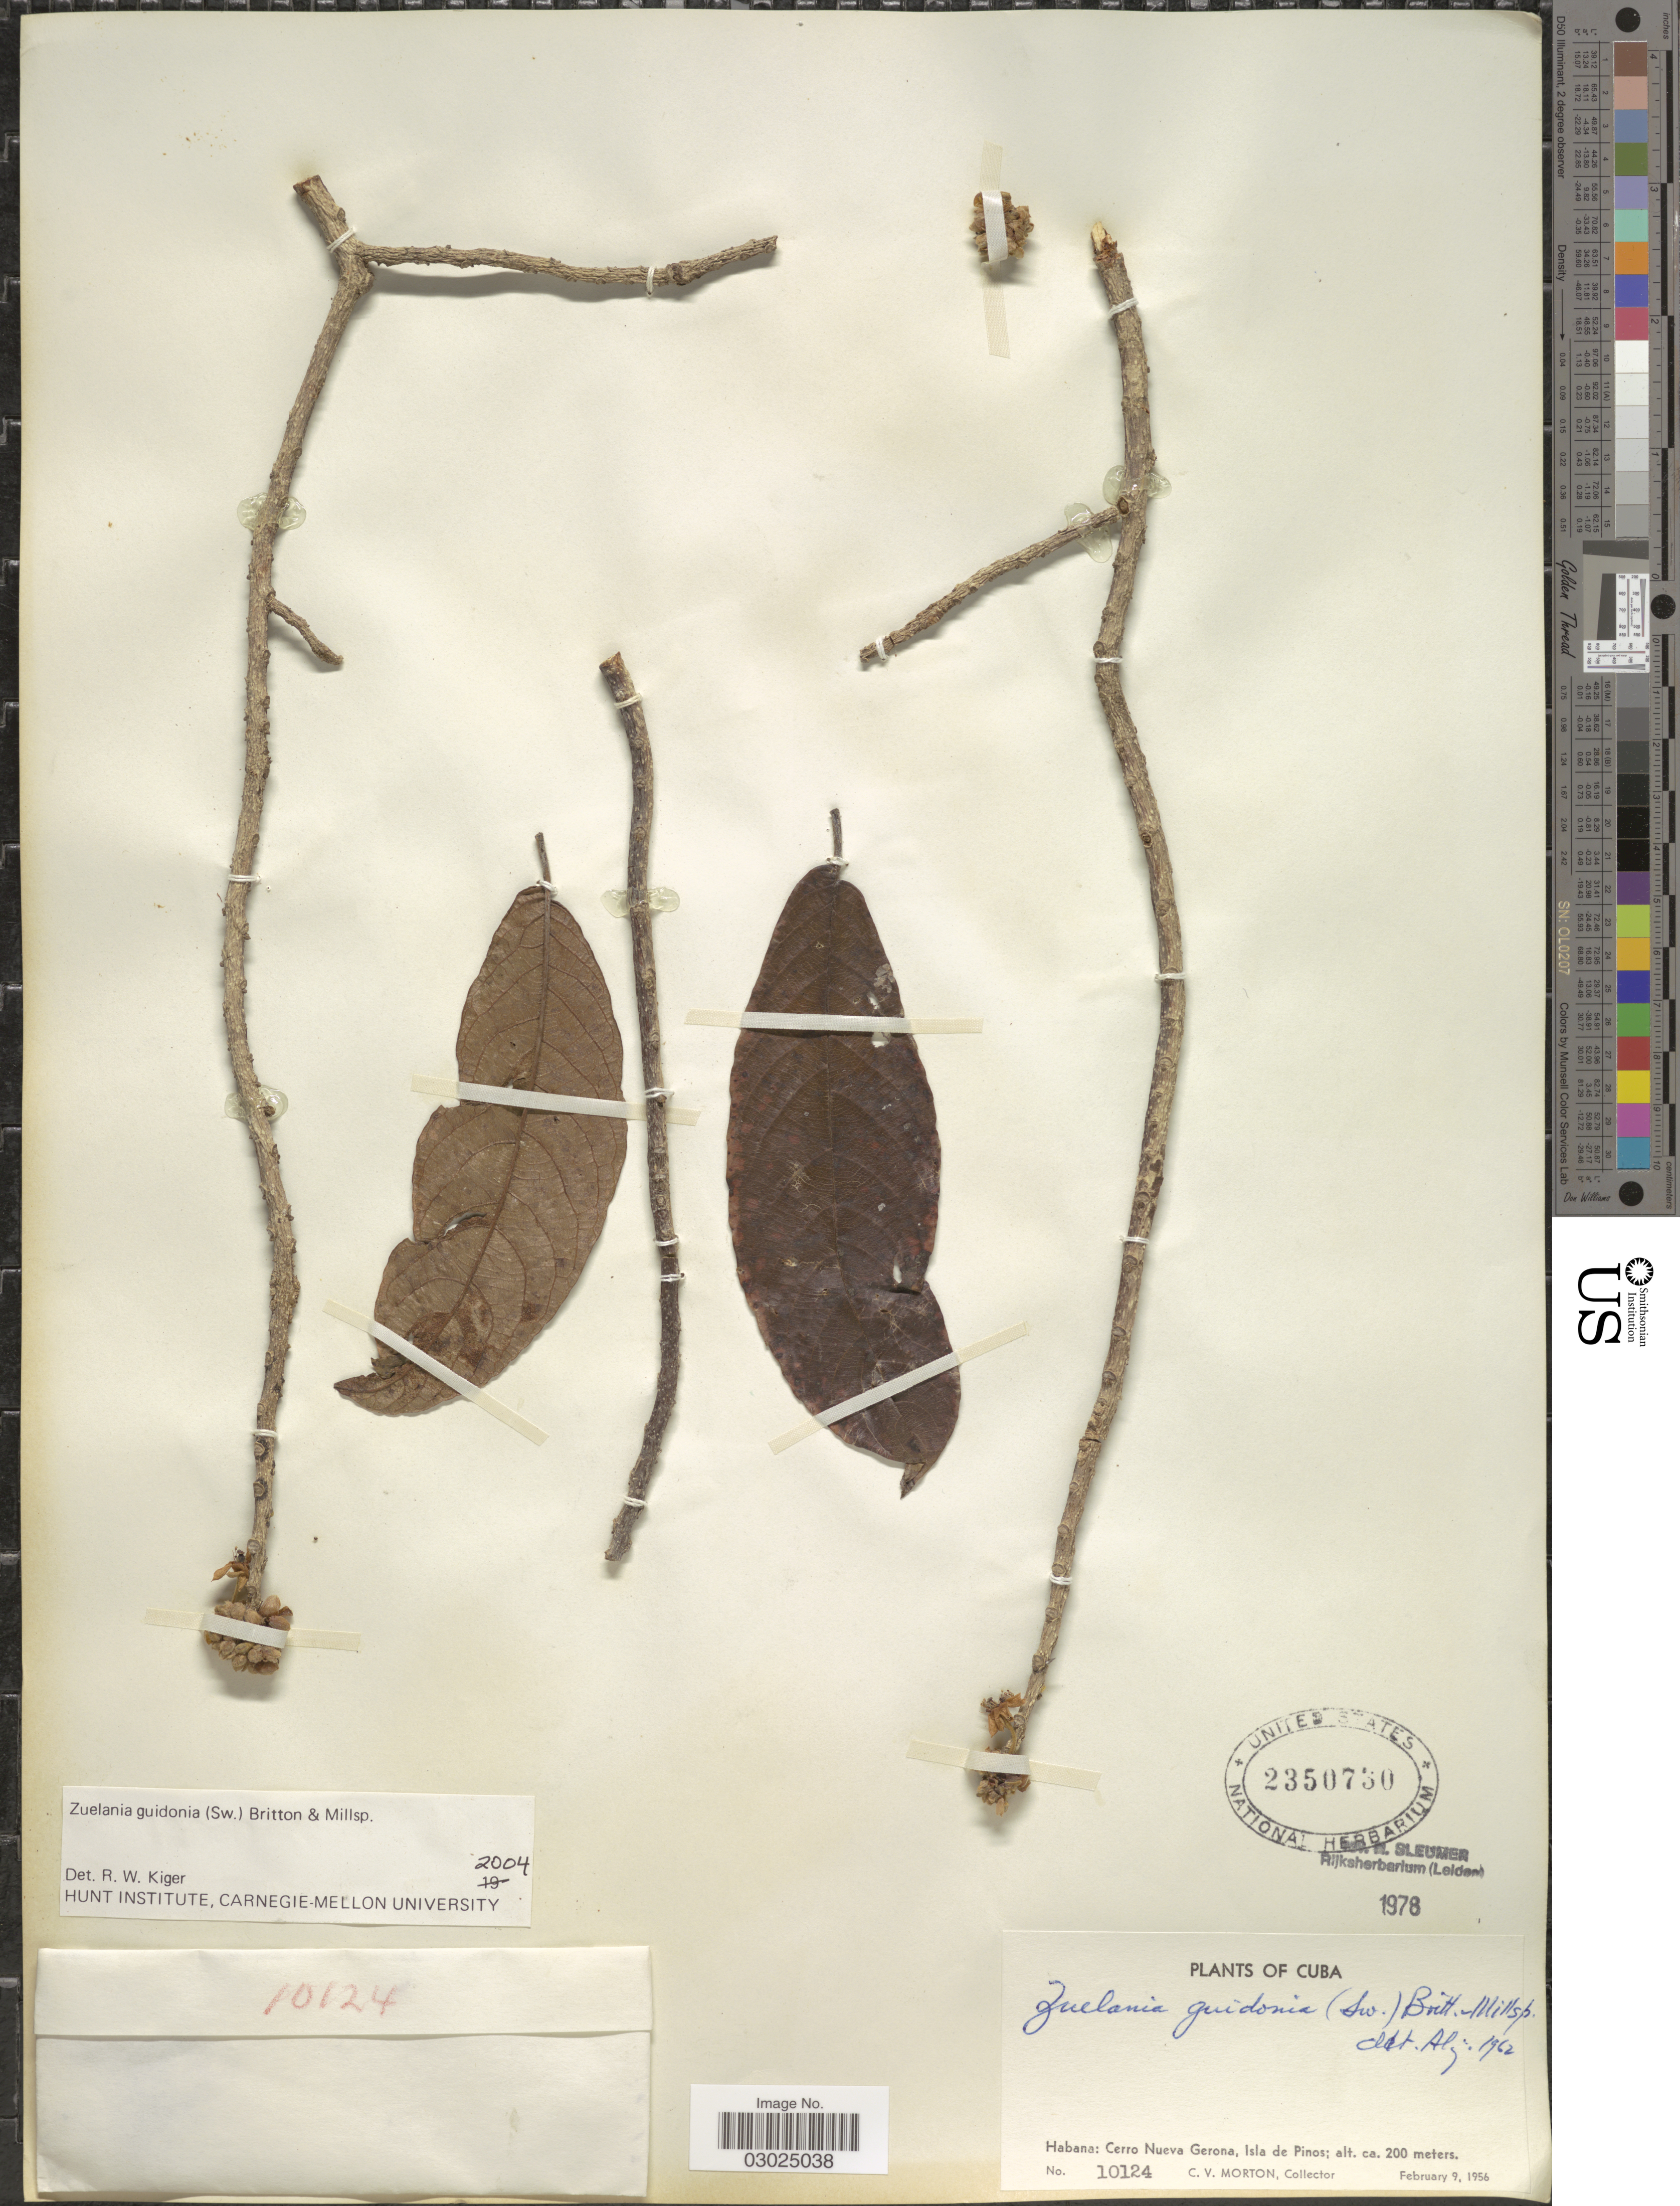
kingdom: Plantae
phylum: Tracheophyta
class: Magnoliopsida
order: Malpighiales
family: Salicaceae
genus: Casearia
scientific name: Casearia laetioides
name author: (A. Rich.) Warb.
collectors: C. V. Morton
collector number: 10124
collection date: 1956-02-09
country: Cuba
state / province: La Habana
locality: Habana: Cerro Nueva Gerona, Isla de Pinos.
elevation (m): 200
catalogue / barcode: US 2350730